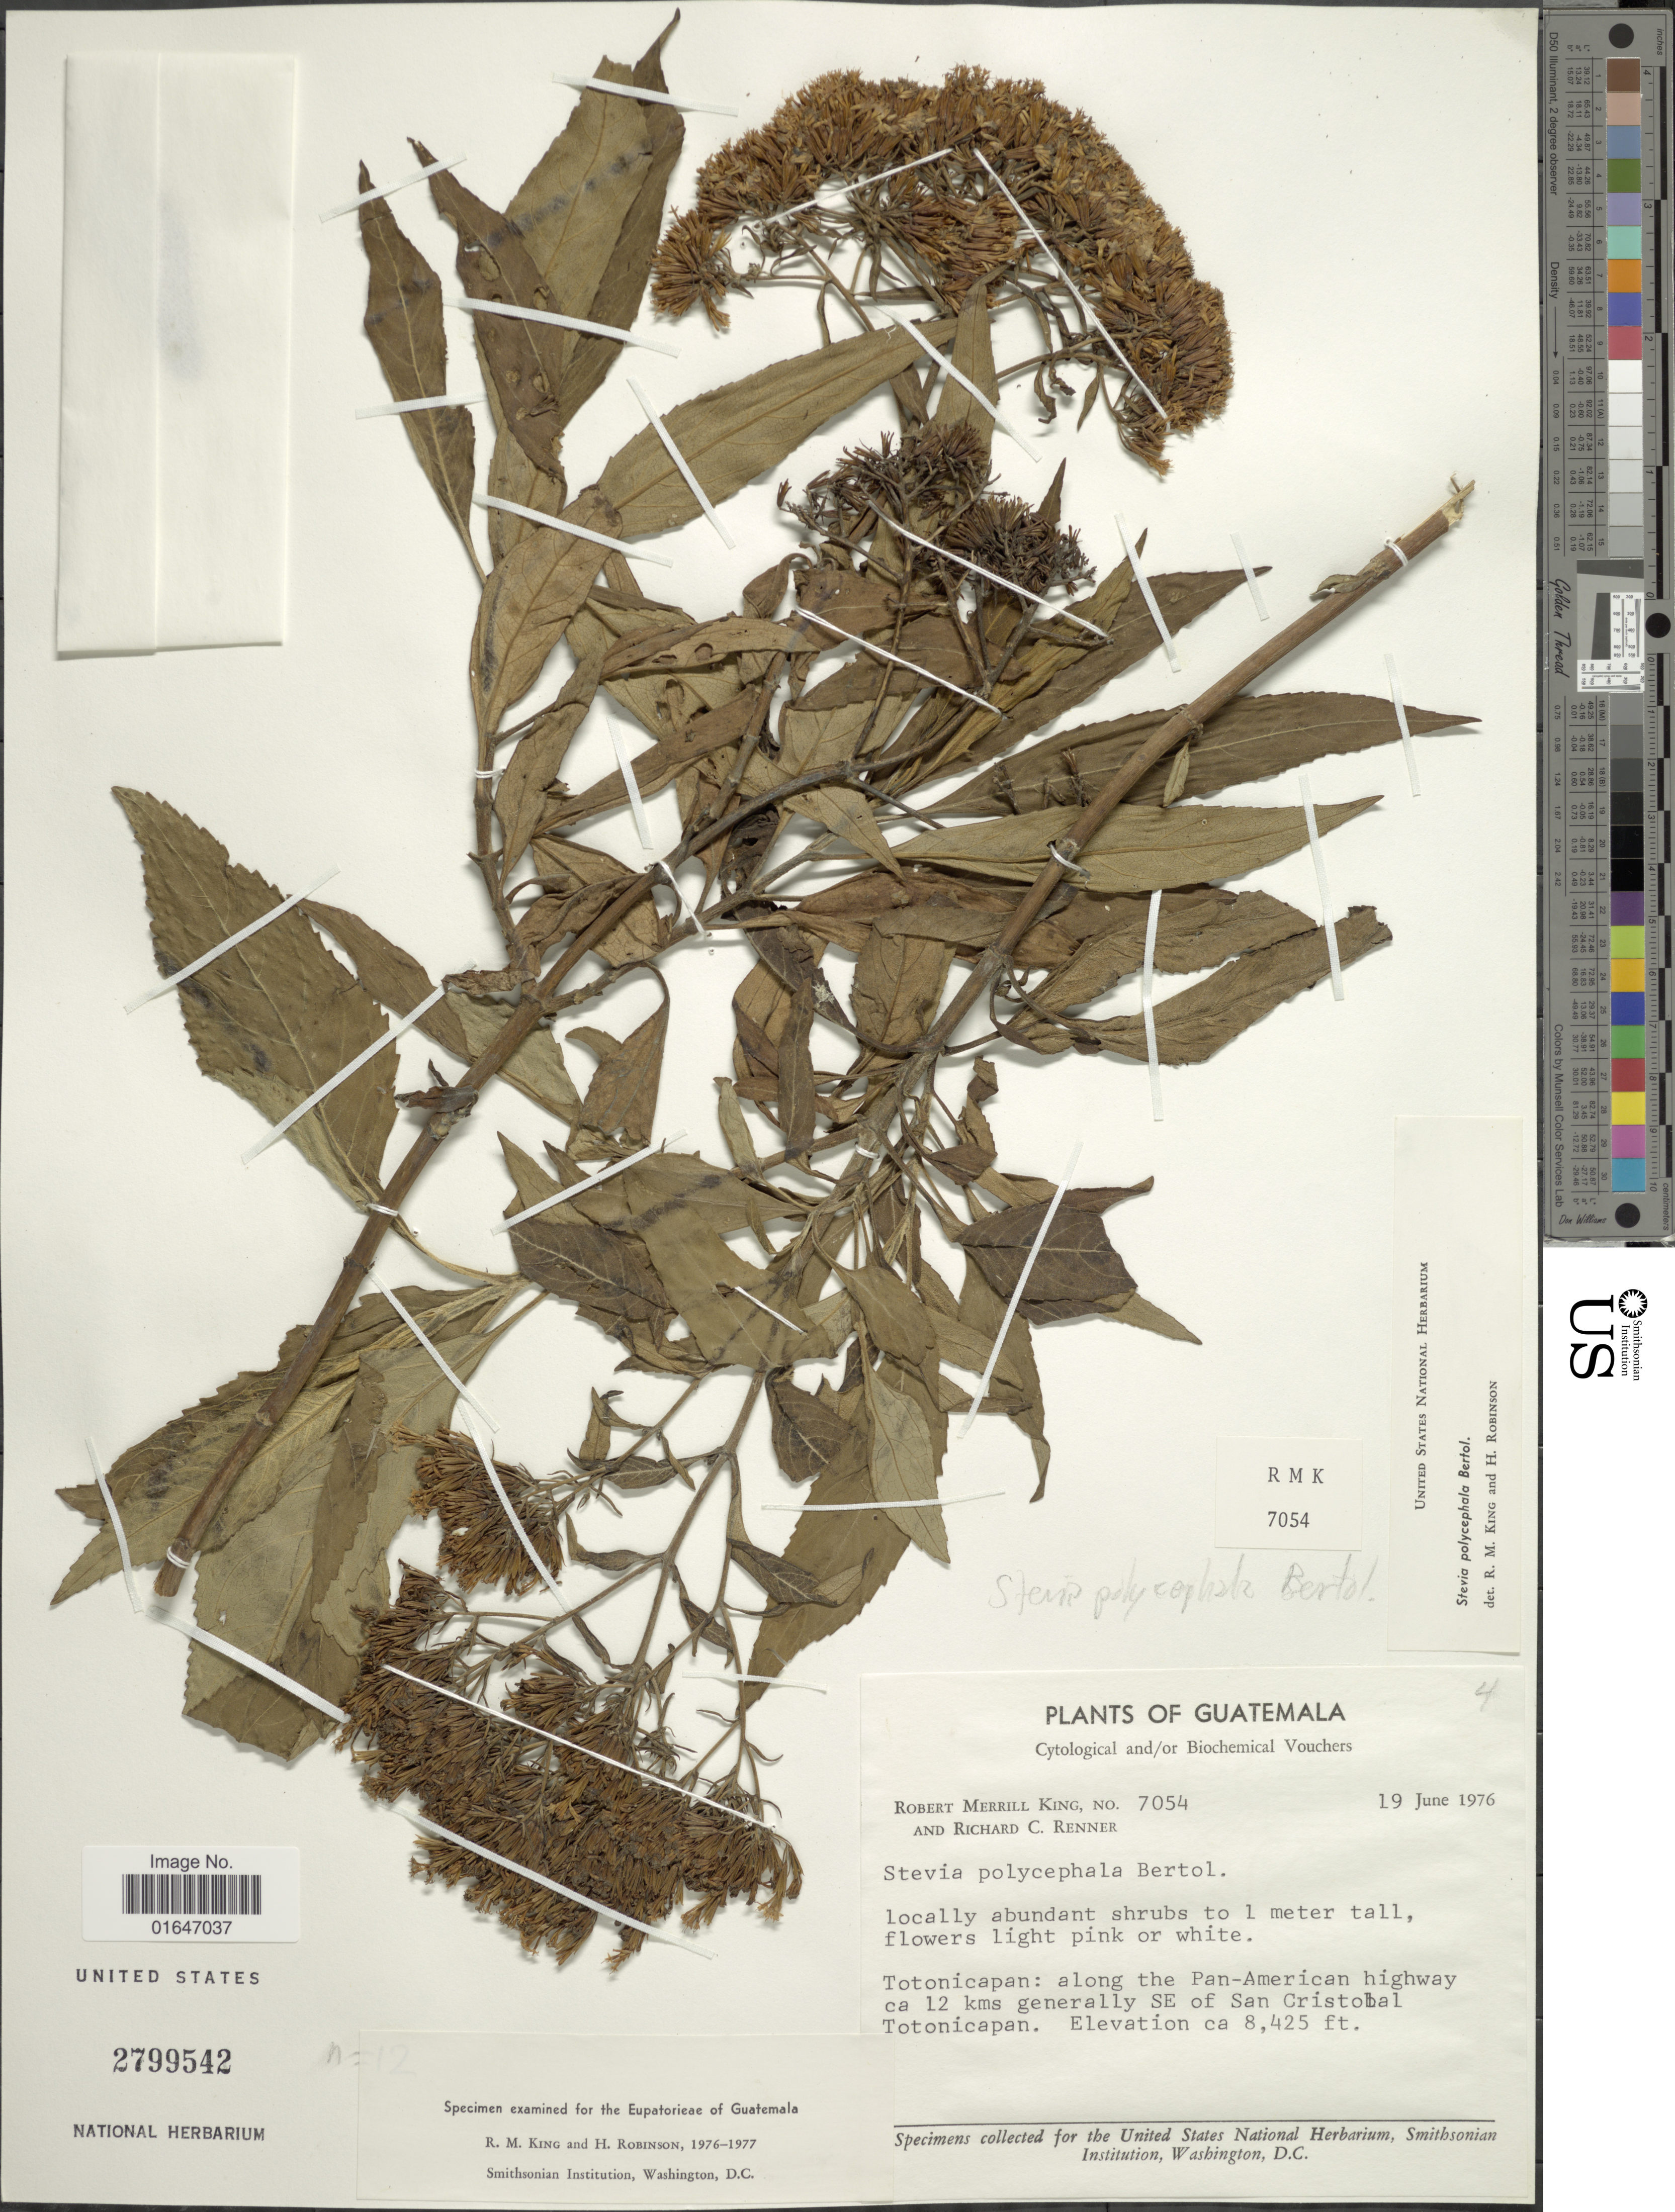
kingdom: Plantae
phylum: Tracheophyta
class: Magnoliopsida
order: Asterales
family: Asteraceae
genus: Stevia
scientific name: Stevia polycephala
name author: Bertoloni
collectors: R. M. King & R. C. Renner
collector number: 7054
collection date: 1976-06-19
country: Guatemala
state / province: Totonicapan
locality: Along the Pan-American highway ca 12 kms generally SE of San Cristobal.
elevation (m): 2568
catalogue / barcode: US 2799542